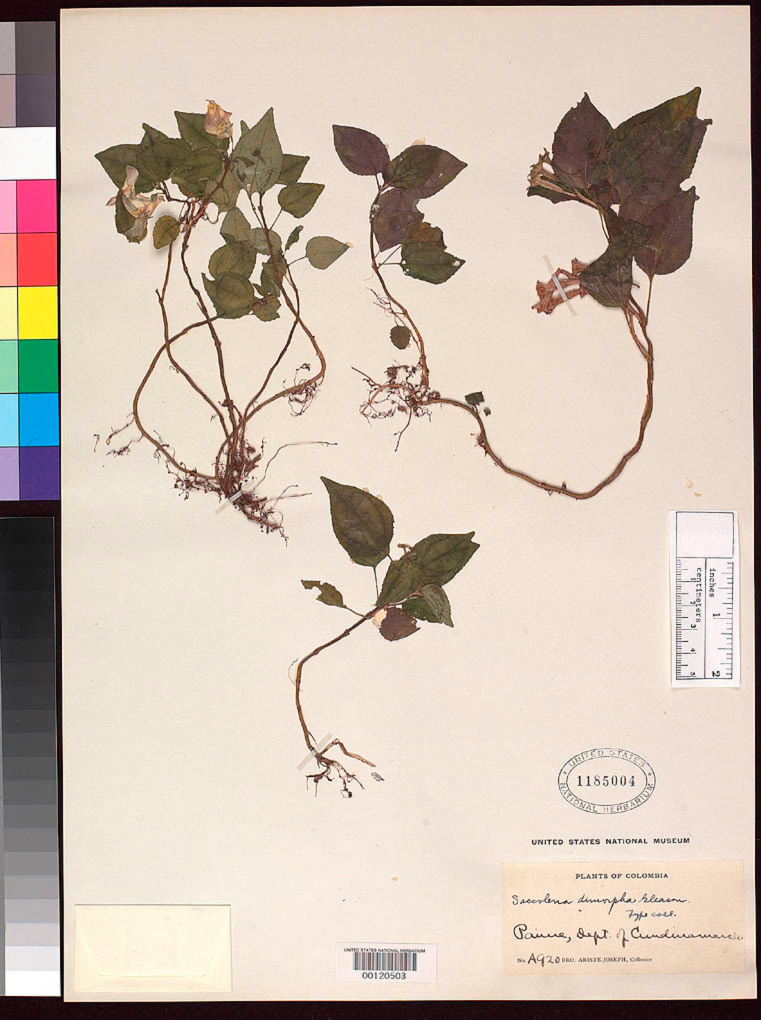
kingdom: Plantae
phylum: Tracheophyta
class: Magnoliopsida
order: Myrtales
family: Melastomataceae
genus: Saccolena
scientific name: Saccolena dimorpha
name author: Gleason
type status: Isotype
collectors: Bro. Ariste-Joseph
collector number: A 920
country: Colombia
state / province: Cundinamarca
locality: Paime.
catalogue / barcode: US 1185004